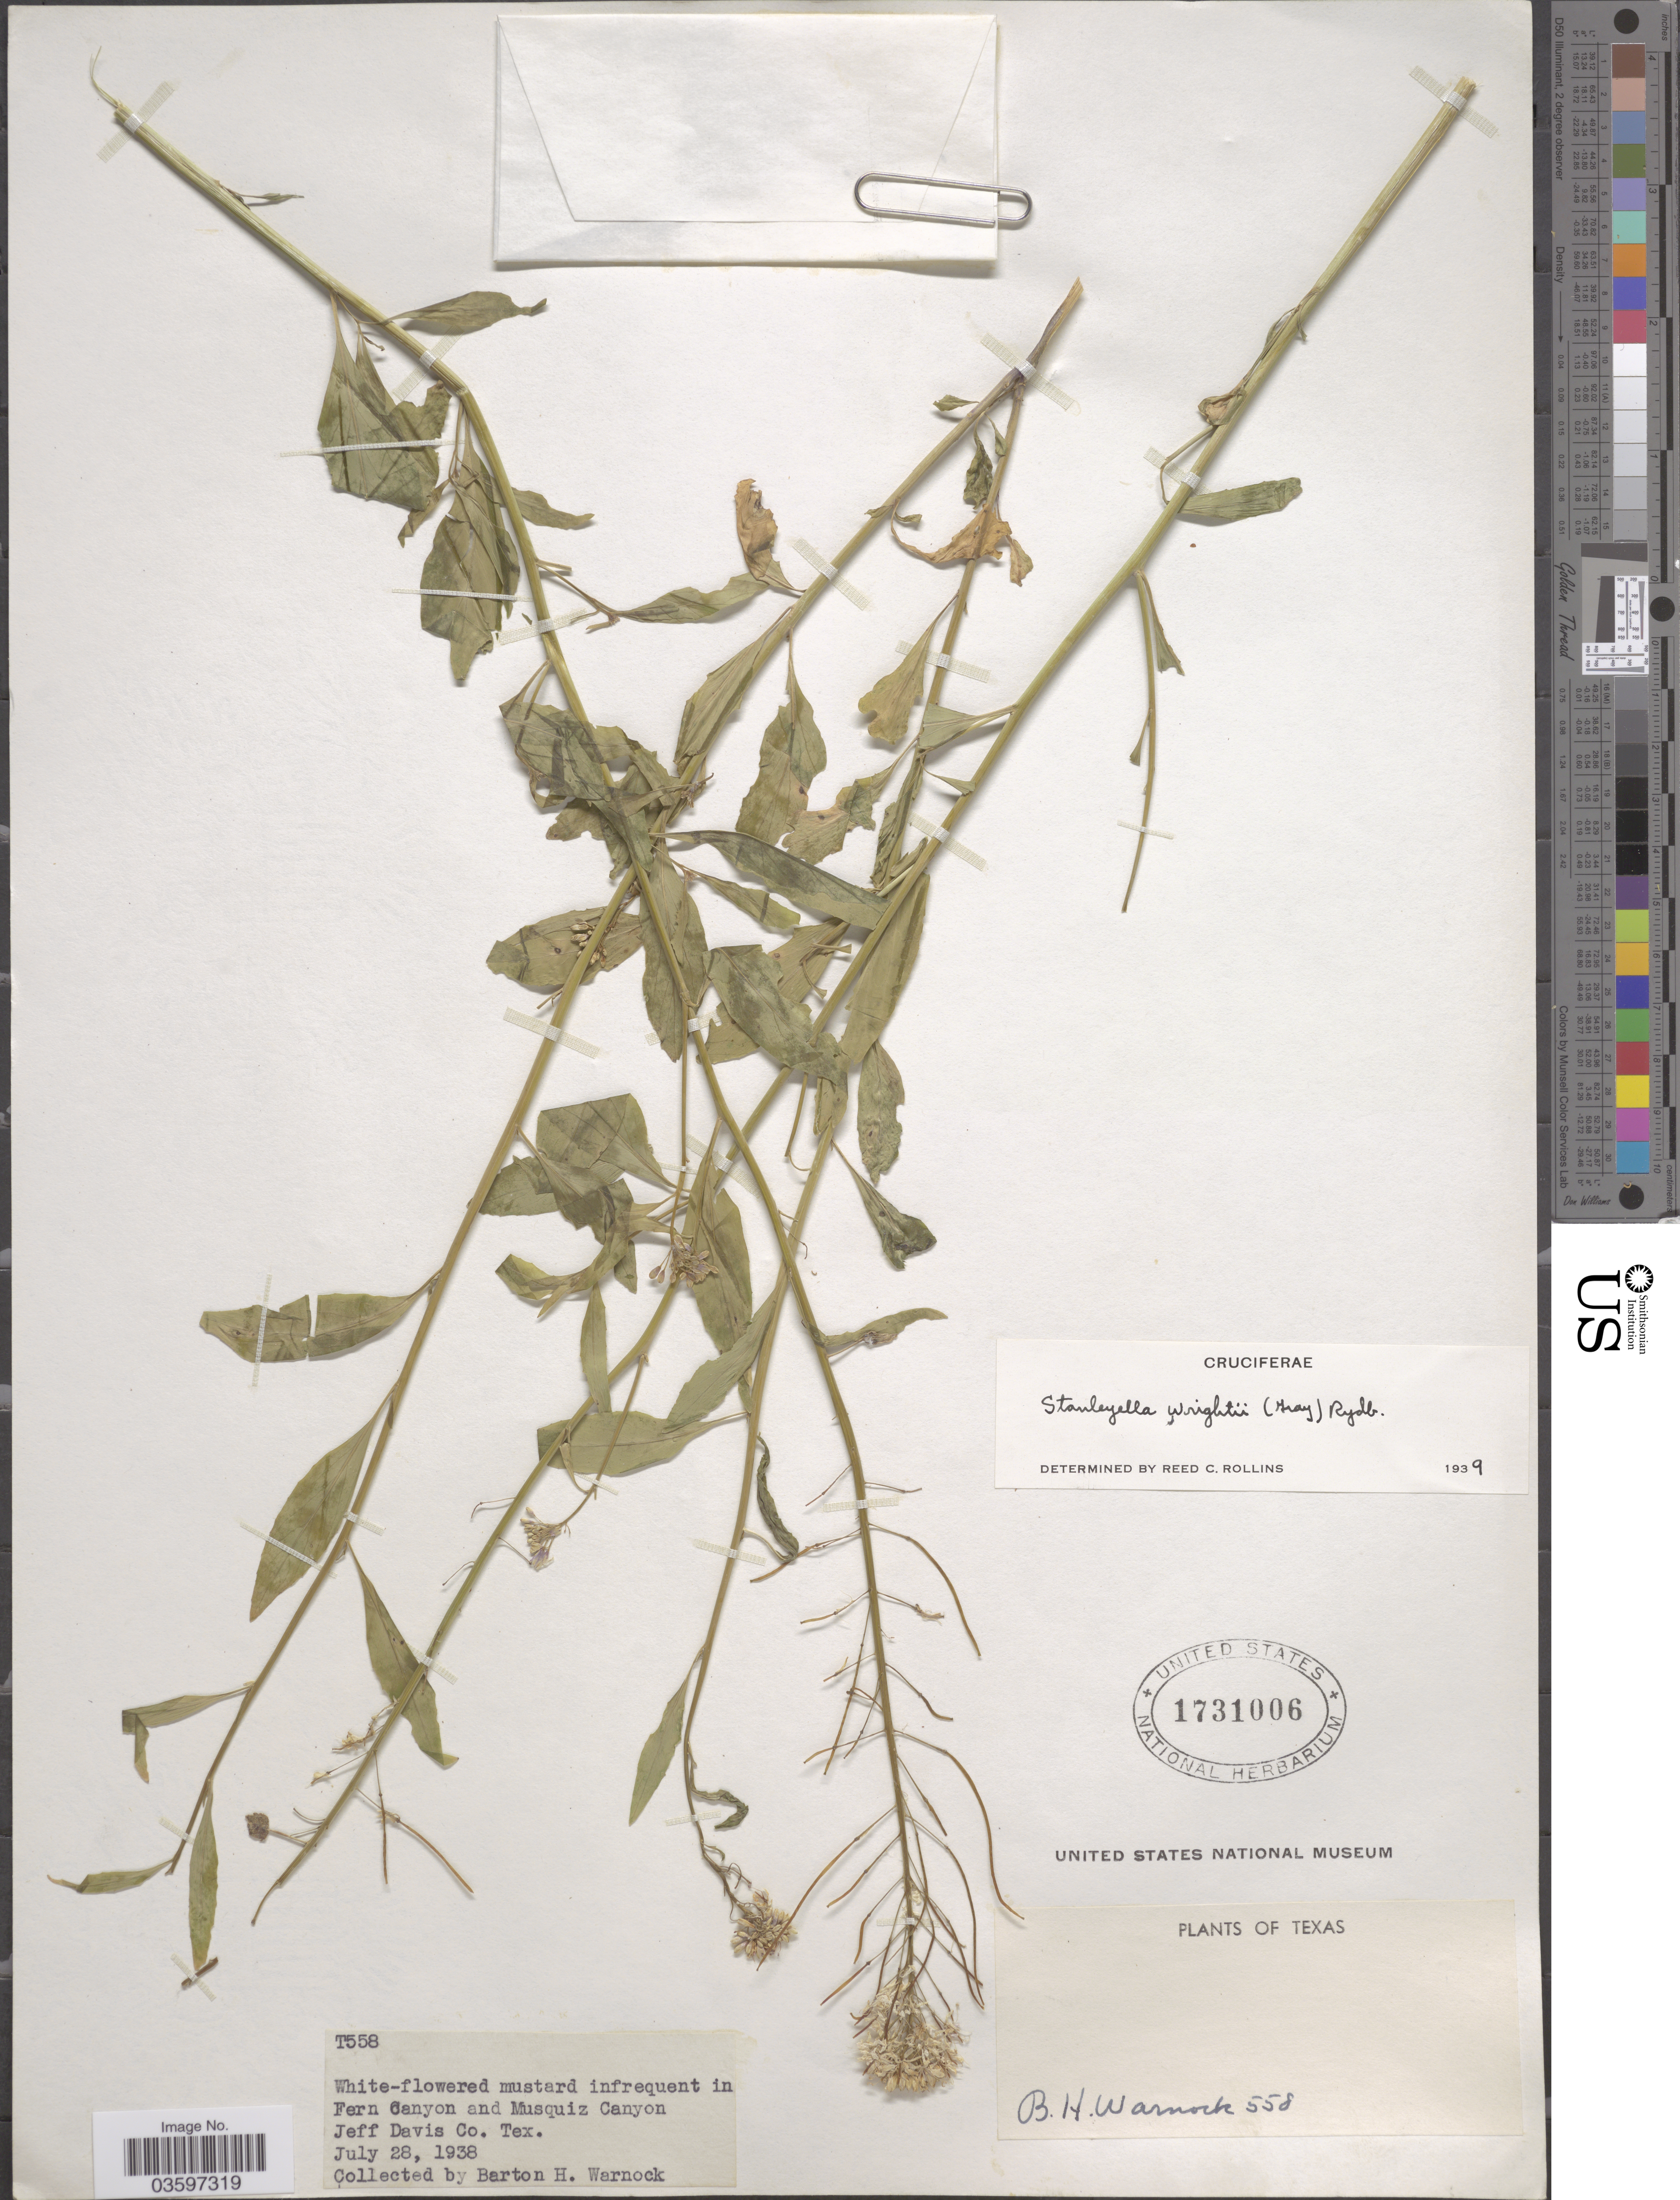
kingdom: Plantae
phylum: Tracheophyta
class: Magnoliopsida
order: Brassicales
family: Brassicaceae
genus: Stanleyella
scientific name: Stanleyella wrightii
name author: Rydb.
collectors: B. H. Warnock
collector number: T558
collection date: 1938-07-28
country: United States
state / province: Texas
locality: Fern Canyon and Musquiz Canyon. Jeff Davis Co.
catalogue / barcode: US 1731006